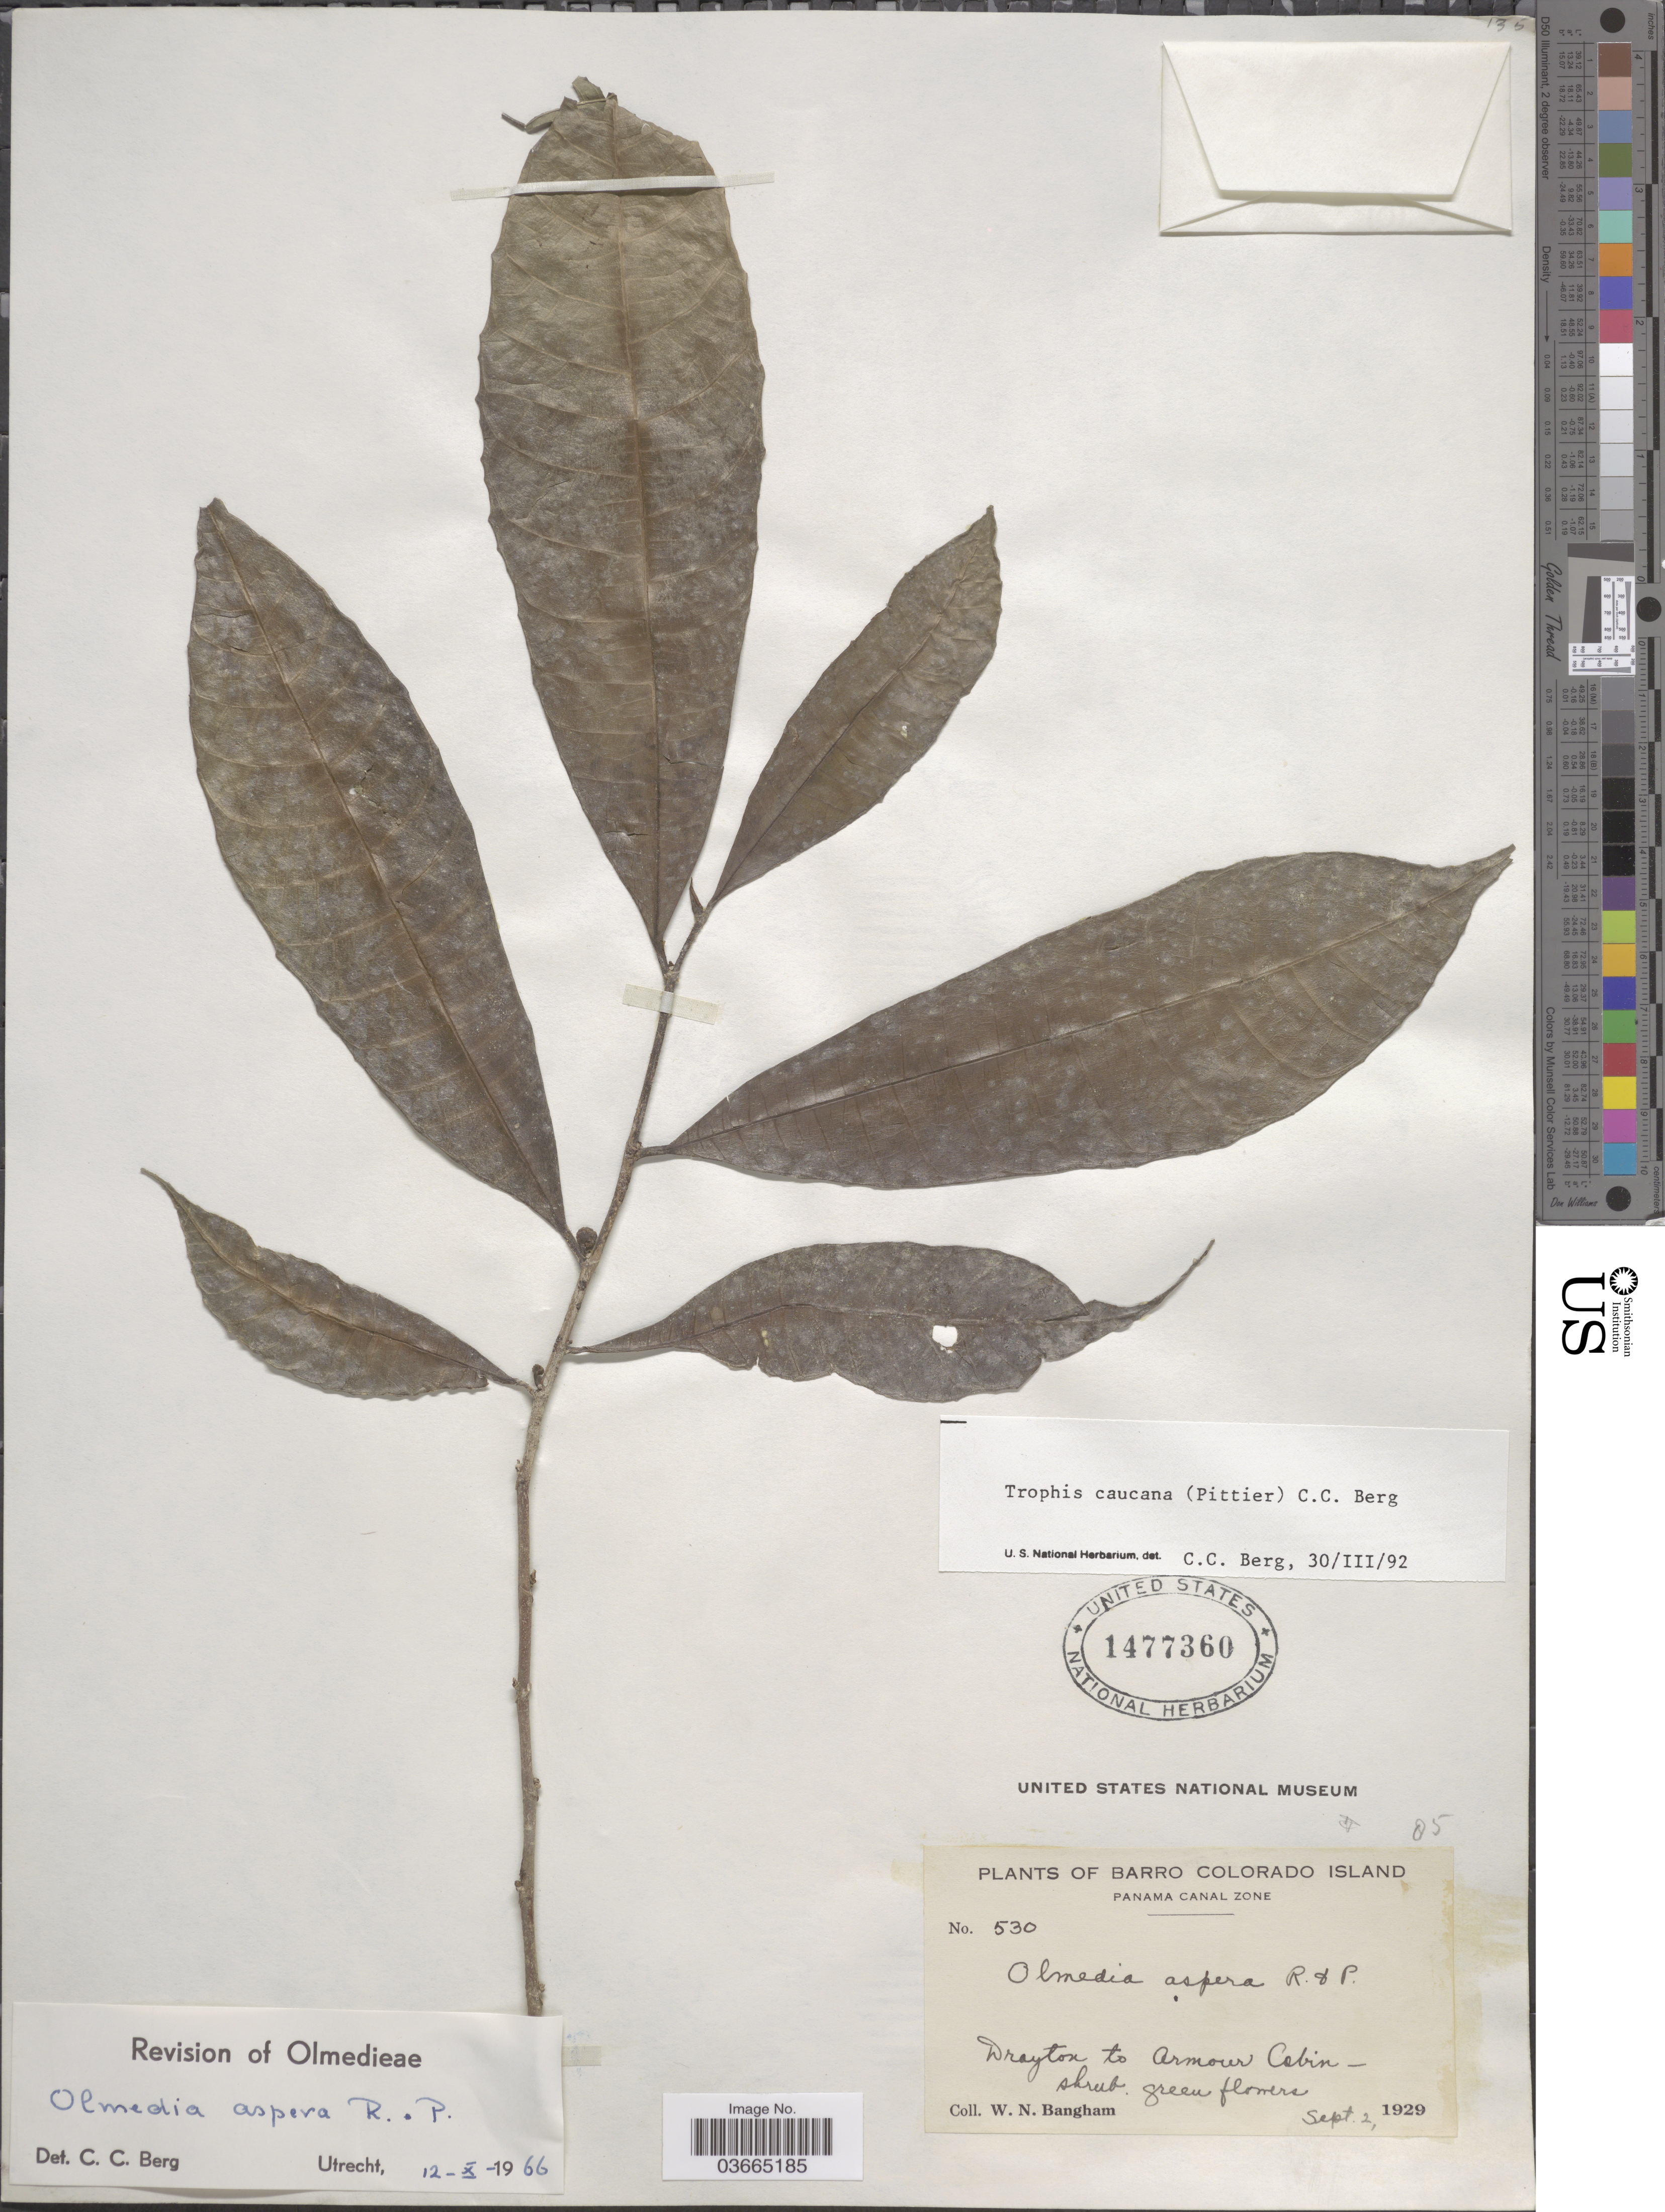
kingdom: Plantae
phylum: Tracheophyta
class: Magnoliopsida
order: Rosales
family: Moraceae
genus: Olmedia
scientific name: Olmedia aspera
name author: Ruiz & Pav.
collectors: W. Bangham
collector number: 530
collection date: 1929-09-02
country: Panama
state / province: Panamá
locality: Barro Colorado Island. Panama Canal Zone. Drayton to Armour Cabin.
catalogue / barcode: US 1477360